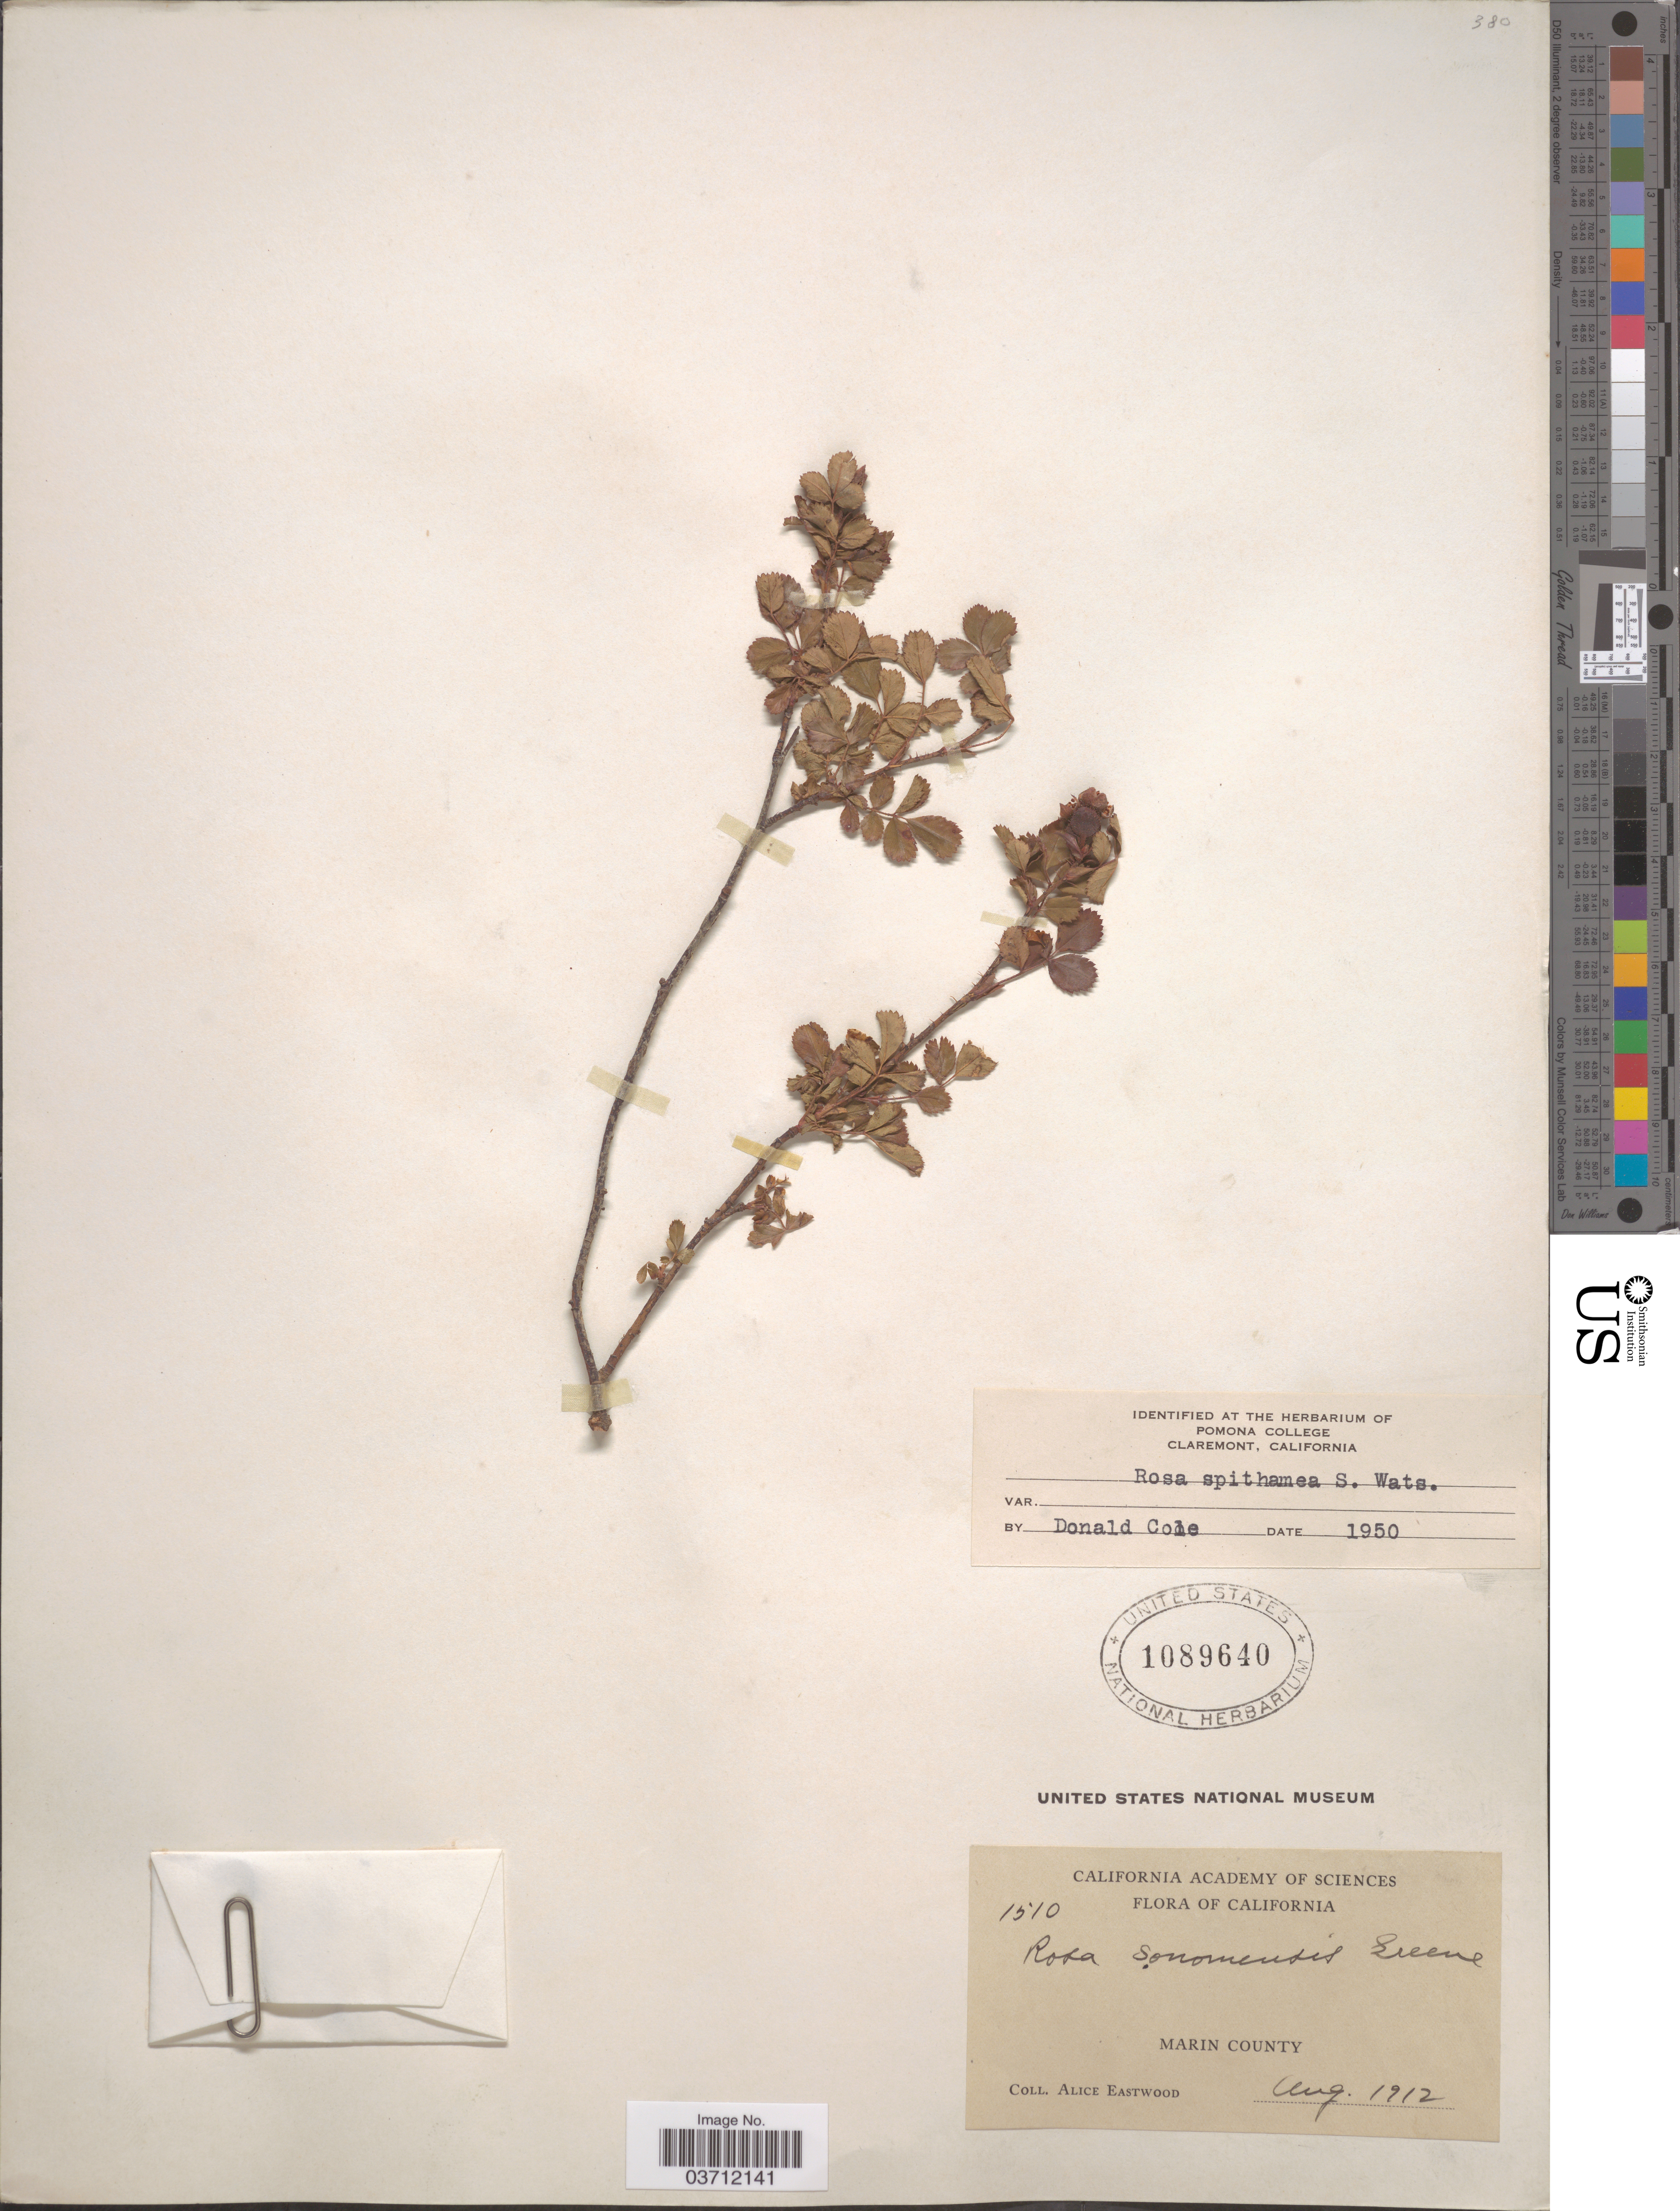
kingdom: Plantae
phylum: Tracheophyta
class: Magnoliopsida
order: Rosales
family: Rosaceae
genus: Rosa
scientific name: Rosa spithamea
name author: S. Watson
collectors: A. Eastwood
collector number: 1510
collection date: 1912-08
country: United States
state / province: California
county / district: Marin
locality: Marin County.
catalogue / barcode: US 1089640